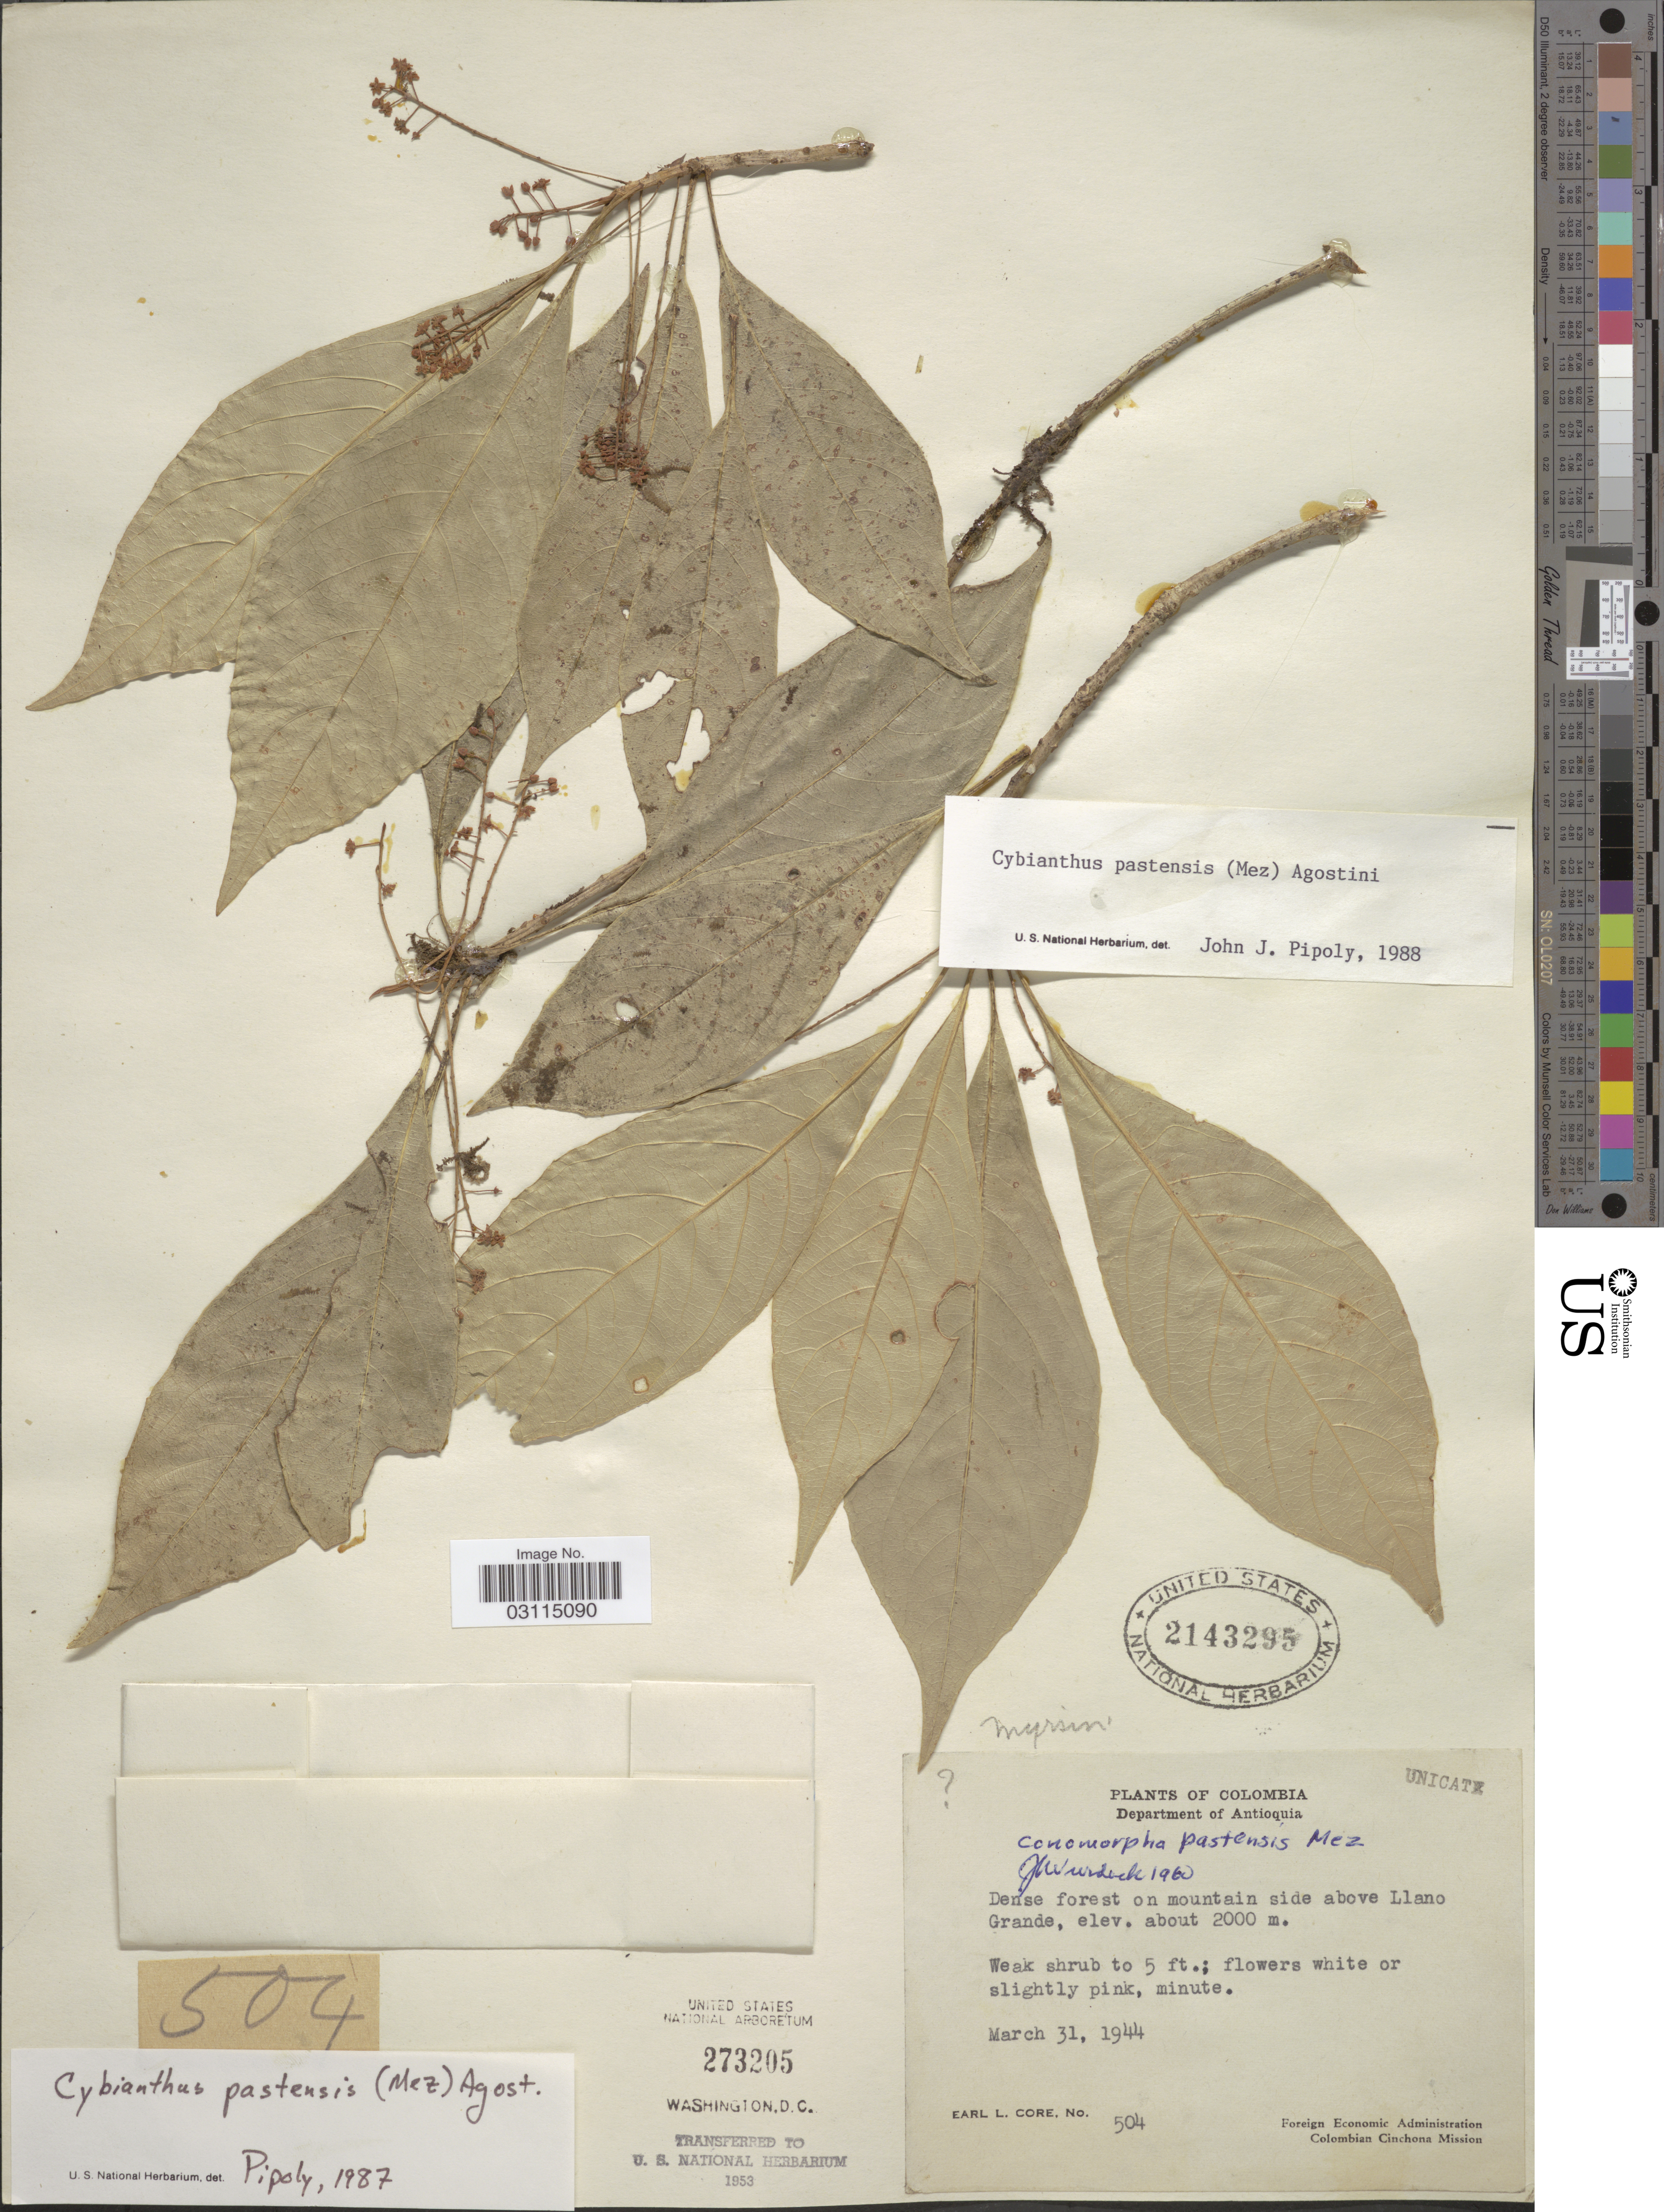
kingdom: Plantae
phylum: Tracheophyta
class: Magnoliopsida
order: Ericales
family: Primulaceae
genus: Cybianthus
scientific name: Cybianthus pastensis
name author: (Mez) G. Agostini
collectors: E. L. Core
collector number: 504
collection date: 1944-03-31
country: Colombia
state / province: Antioquia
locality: Department of Antioquia, Dense forest on mountain side above Llano Grande.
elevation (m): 2000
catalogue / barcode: US 2143295